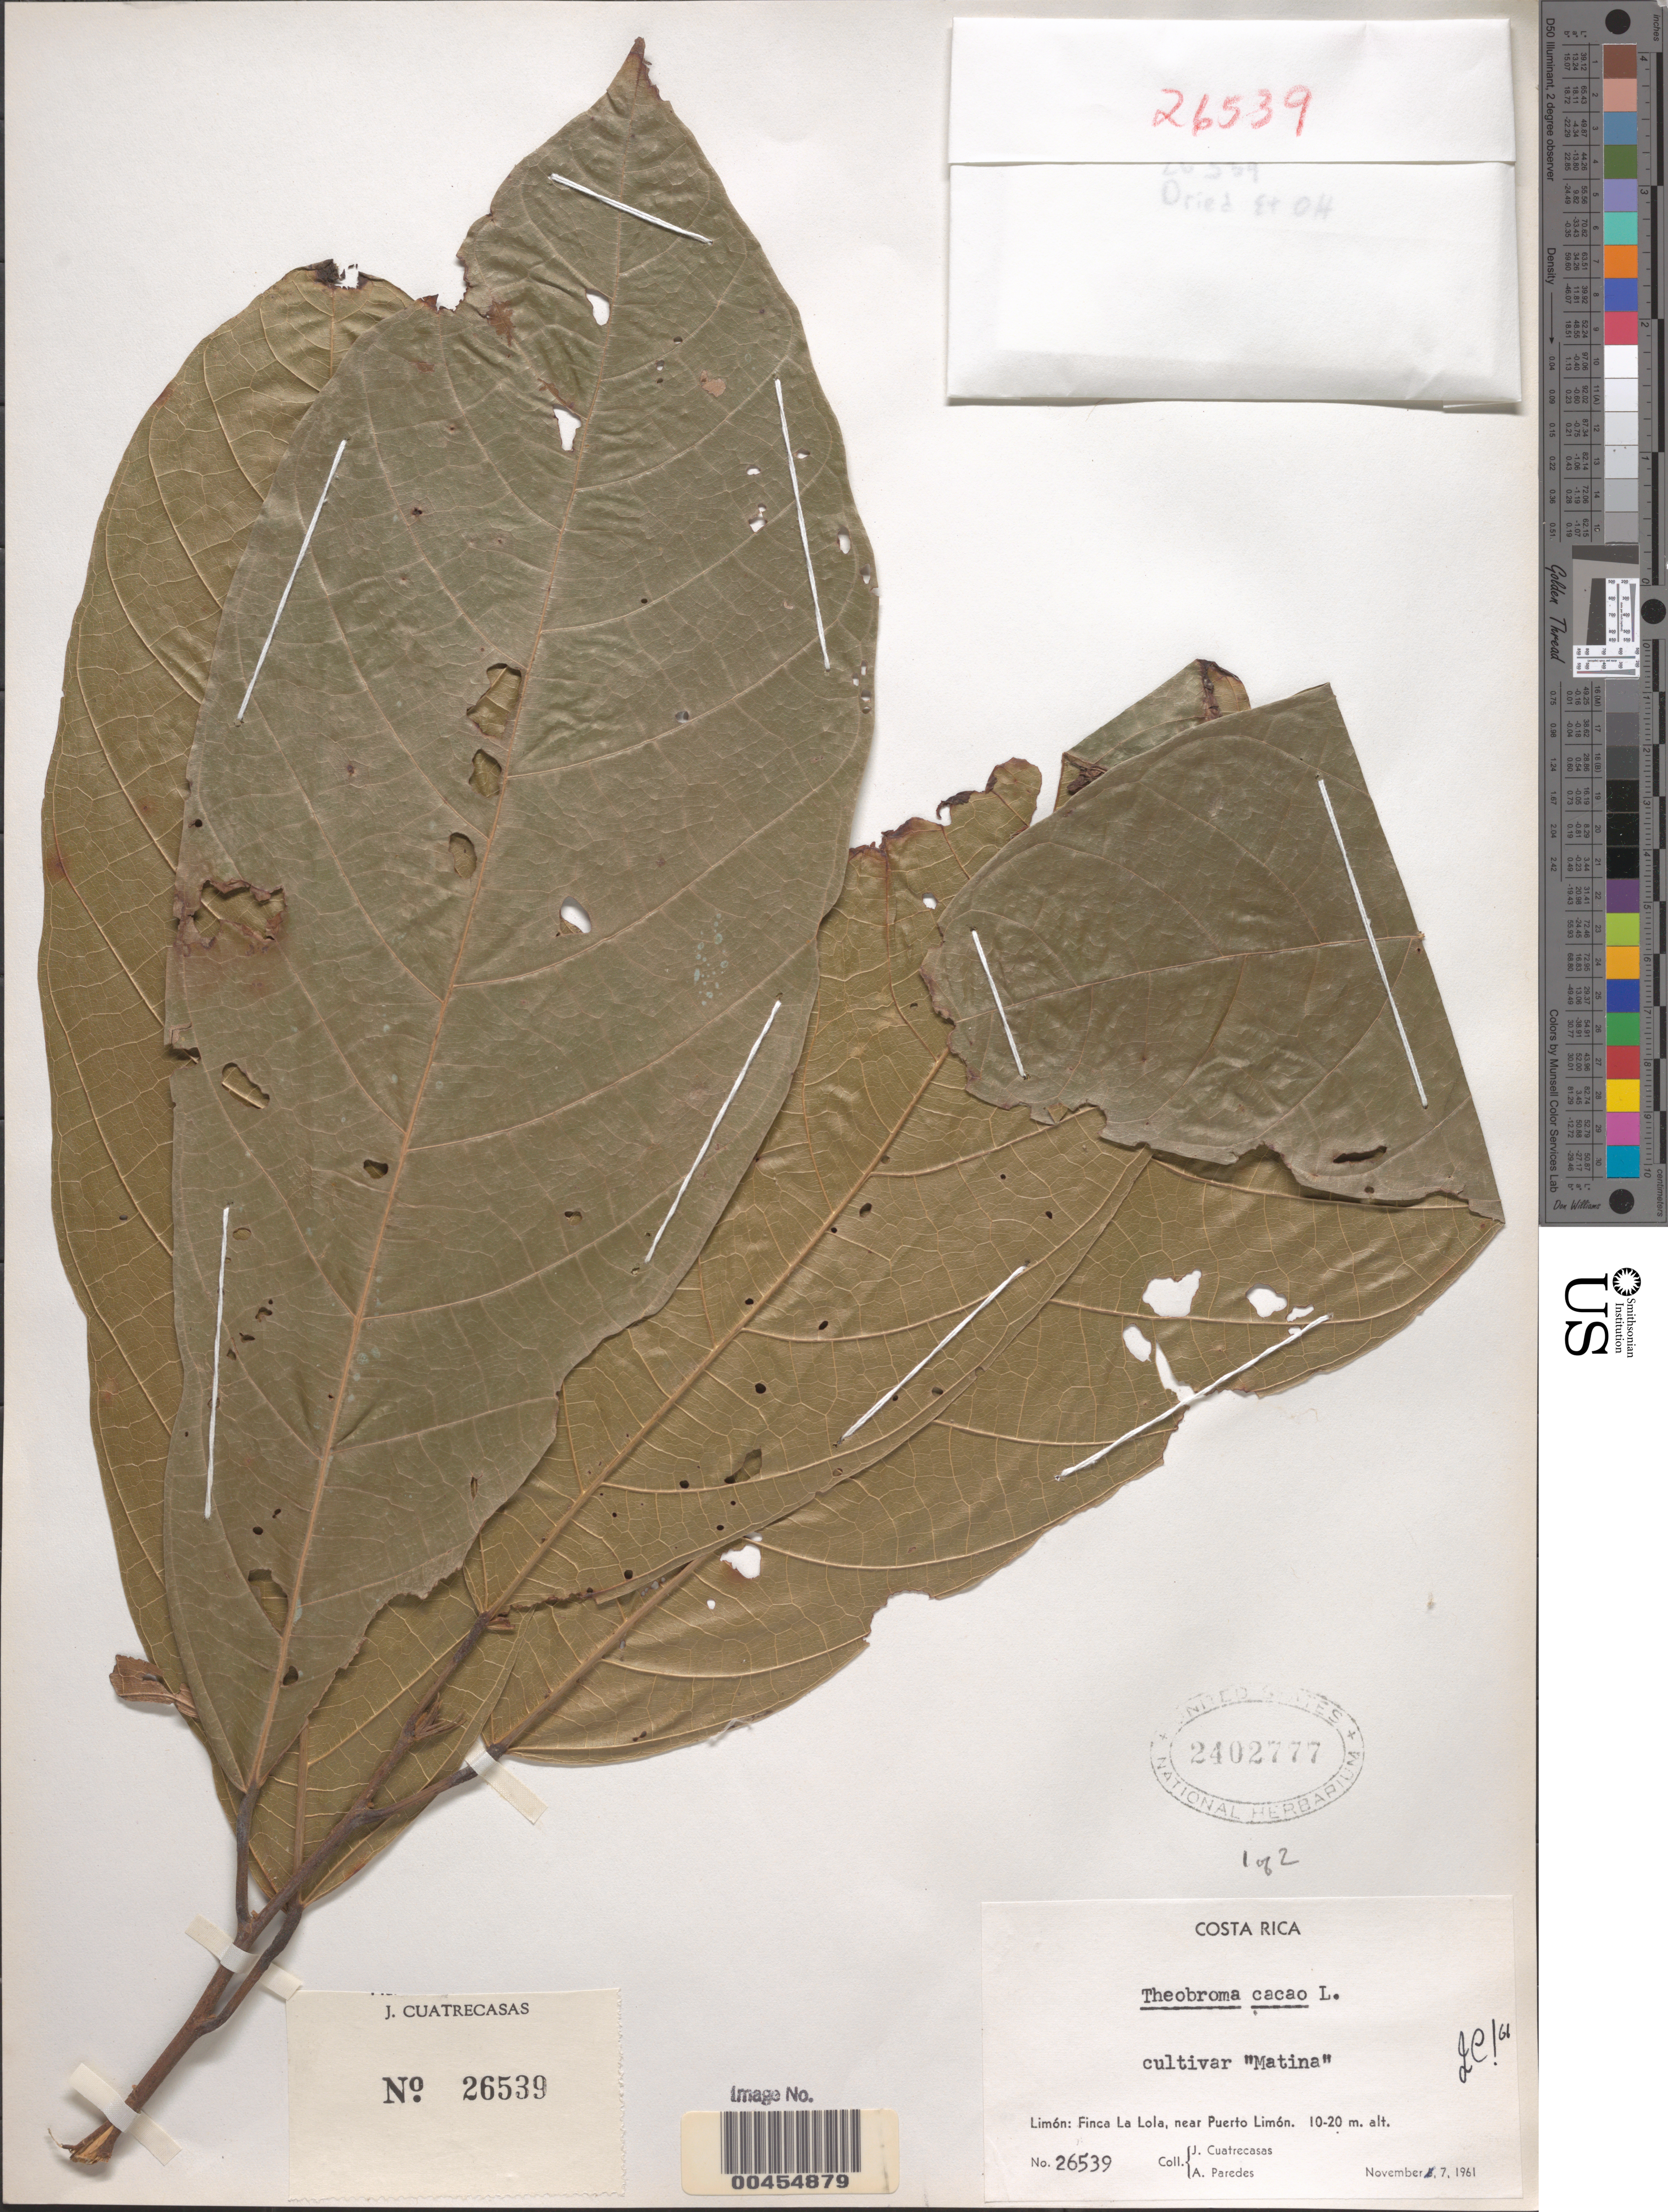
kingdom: Plantae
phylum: Tracheophyta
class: Magnoliopsida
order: Malvales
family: Malvaceae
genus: Theobroma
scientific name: Theobroma cacao 'Matina'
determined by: Cuatrecasas, J.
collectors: J. Cuatrecasas & A. Paredes C.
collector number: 26539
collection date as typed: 07 Nov 1961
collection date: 1961-11-07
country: Costa Rica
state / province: Limón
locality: Finca La Lola, near Puerto Limón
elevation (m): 10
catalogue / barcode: US 2402777